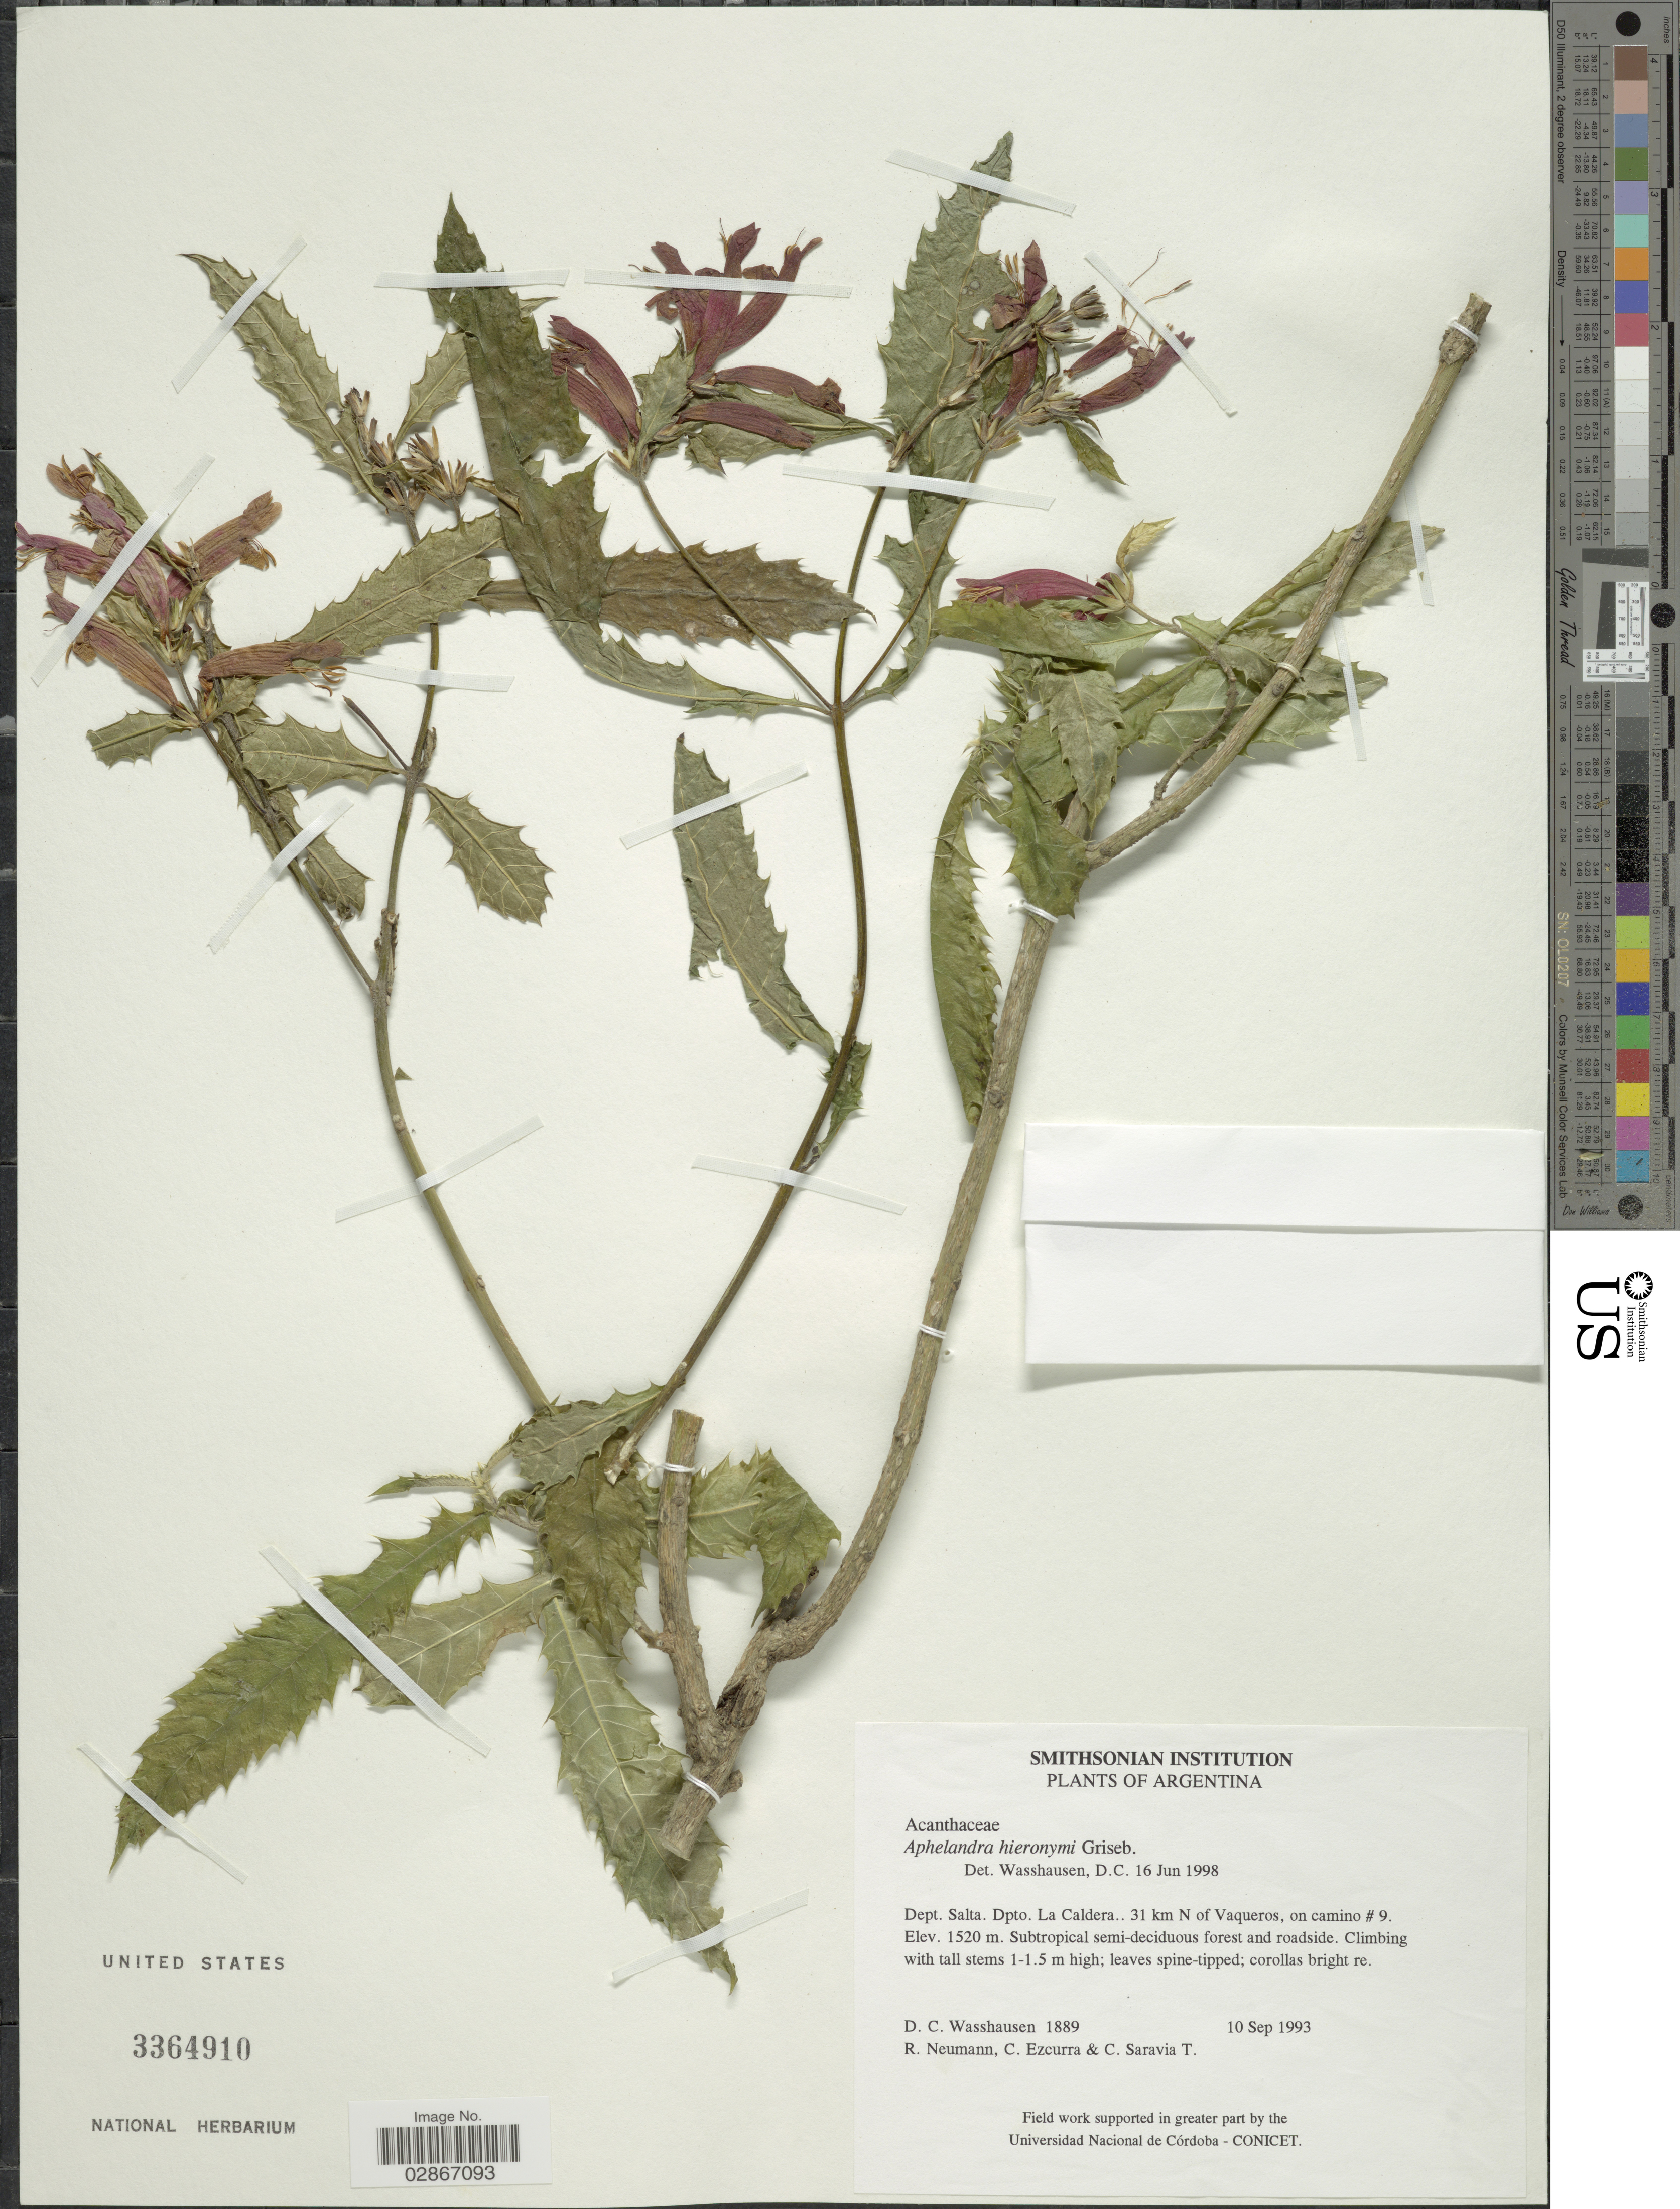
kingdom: Plantae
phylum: Tracheophyta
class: Magnoliopsida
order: Lamiales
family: Acanthaceae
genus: Aphelandra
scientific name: Aphelandra hieronymi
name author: Griseb.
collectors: D. C. Wasshausen, R. Neumann, C. Ezcurra & C. Saravia T.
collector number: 1889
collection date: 1993-09-10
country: Argentina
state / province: Salta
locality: Dept. Salta. Dpto. La Caldera.. 31 km N of Vaqueros, on camino # 9.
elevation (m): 1520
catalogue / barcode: US 3364910